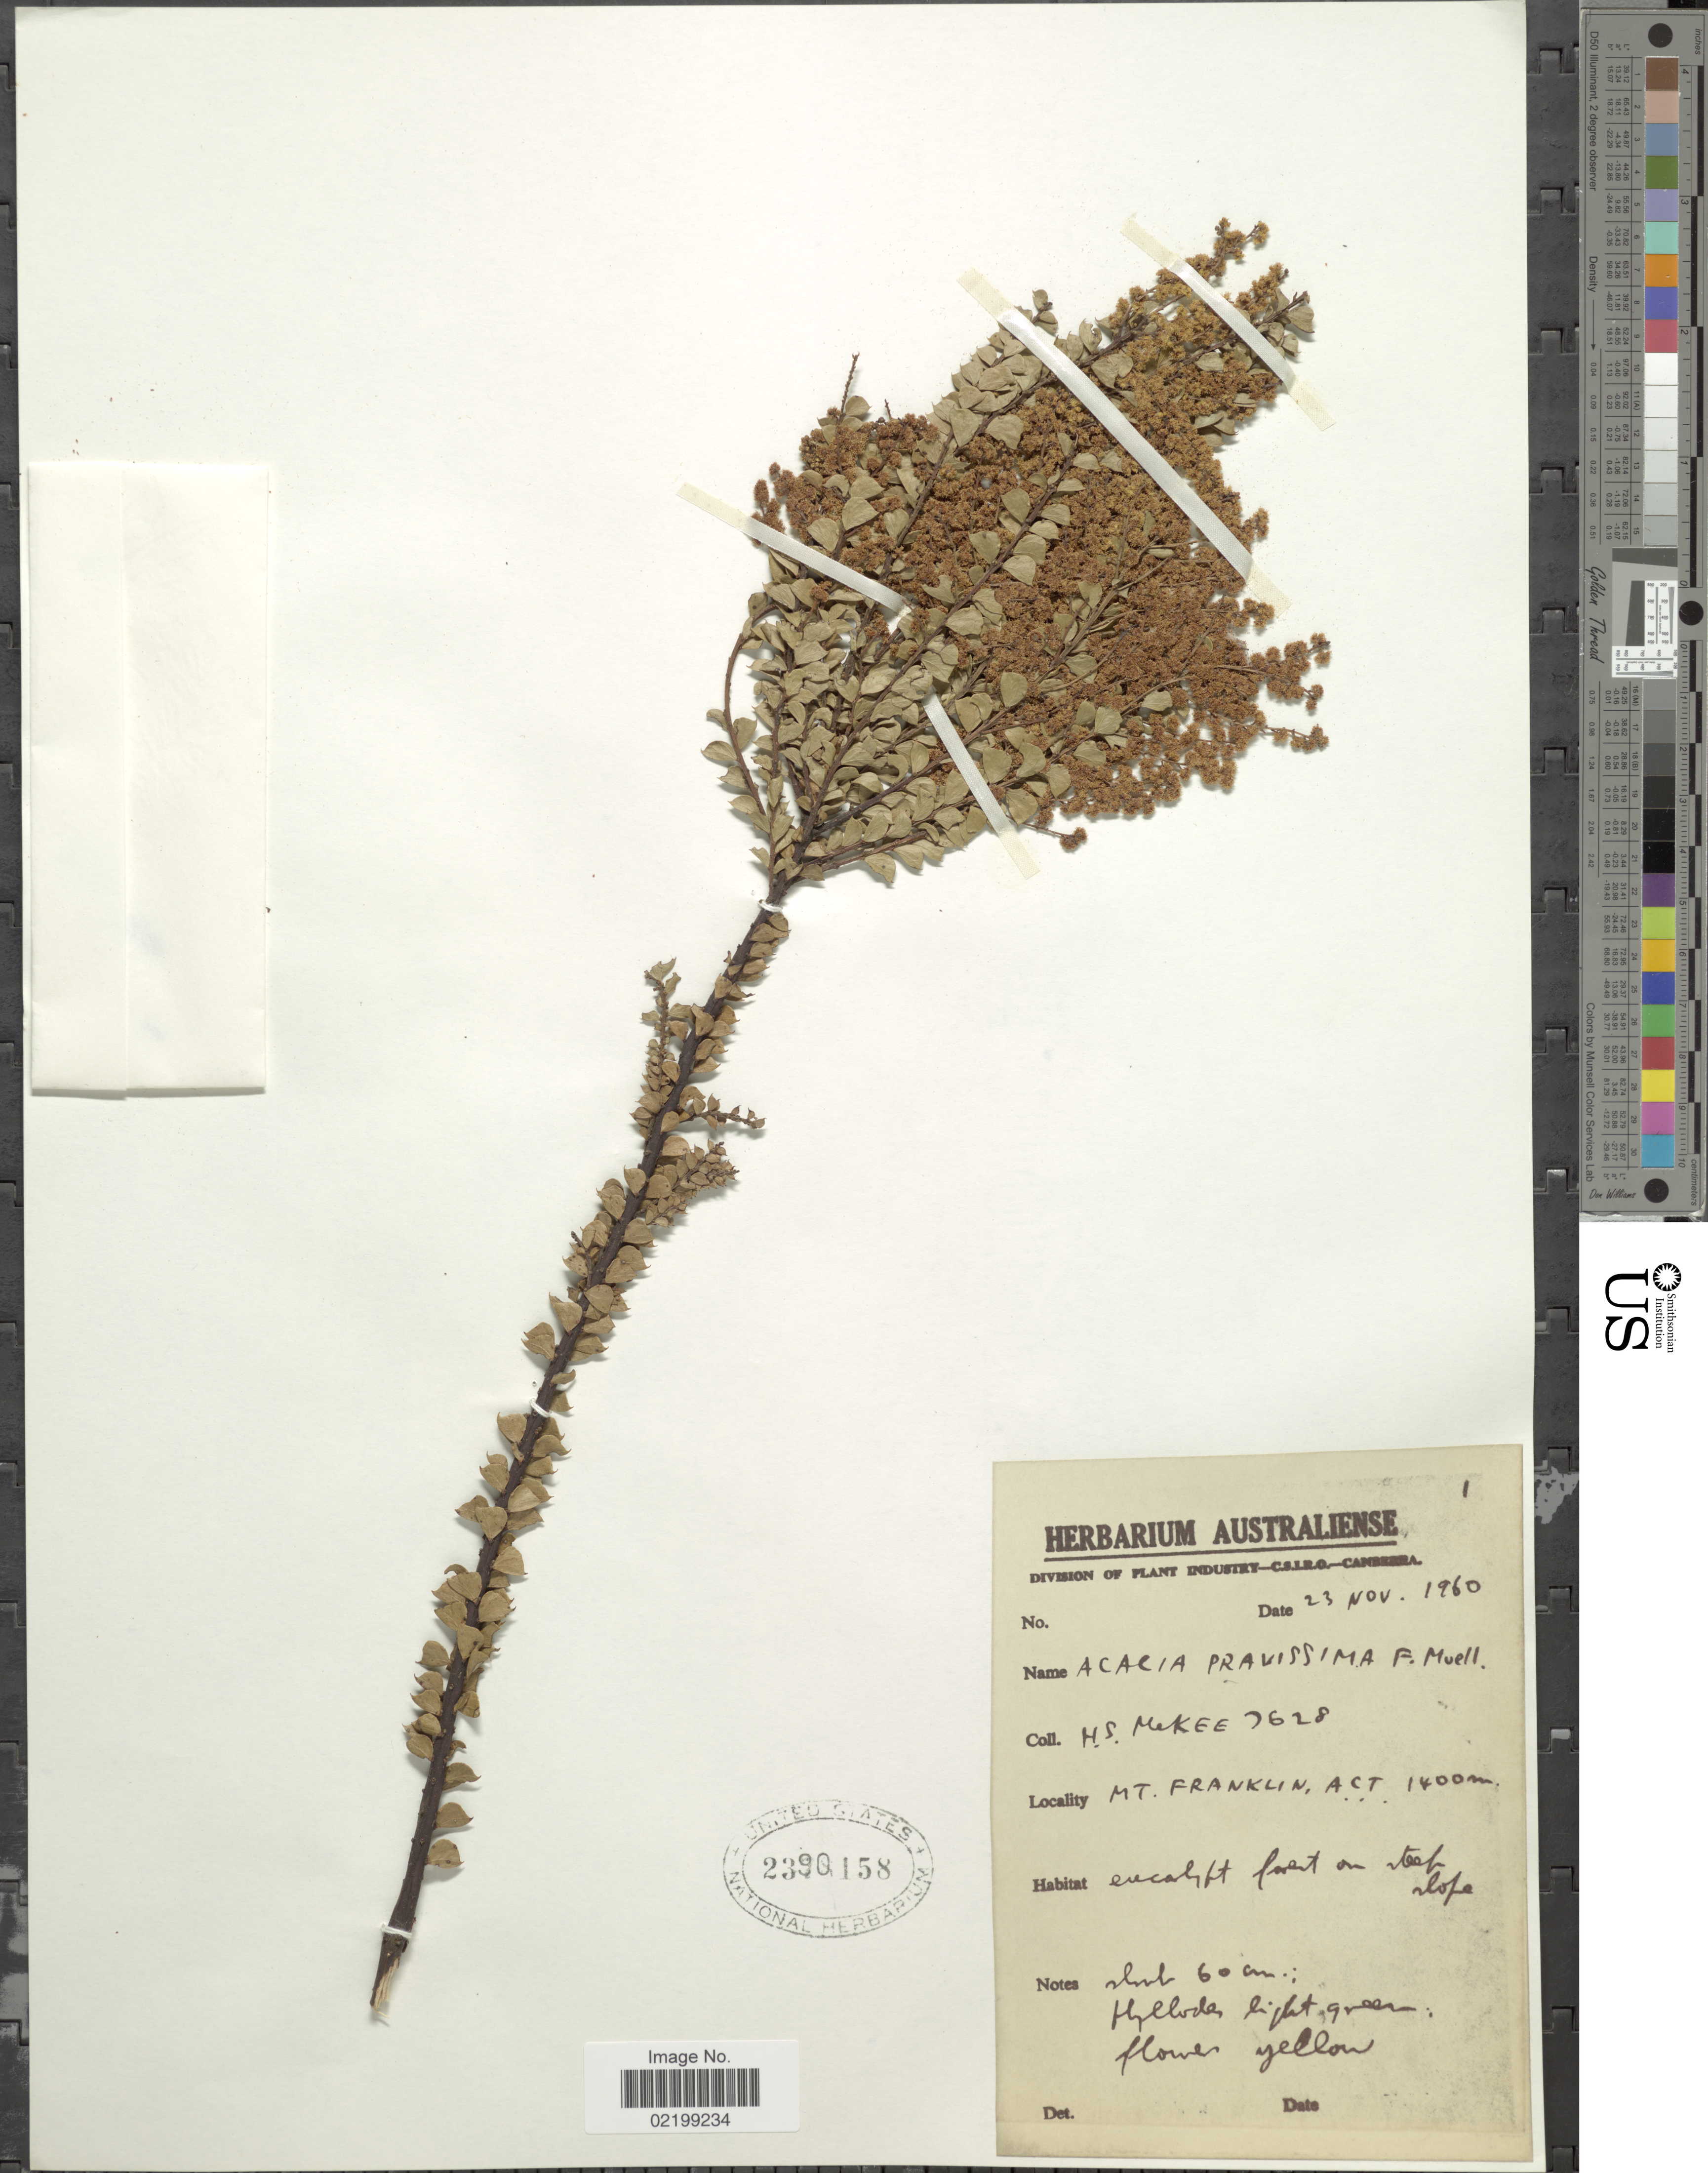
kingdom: Plantae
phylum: Tracheophyta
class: Magnoliopsida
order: Fabales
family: Fabaceae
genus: Acacia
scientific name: Acacia pravissima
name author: F. Muell.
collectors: H. S. McKee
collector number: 7628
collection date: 1960-11-23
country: Australia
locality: Mt. Franklin, A.C.T., on steep slope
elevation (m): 1400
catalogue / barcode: US 2390158